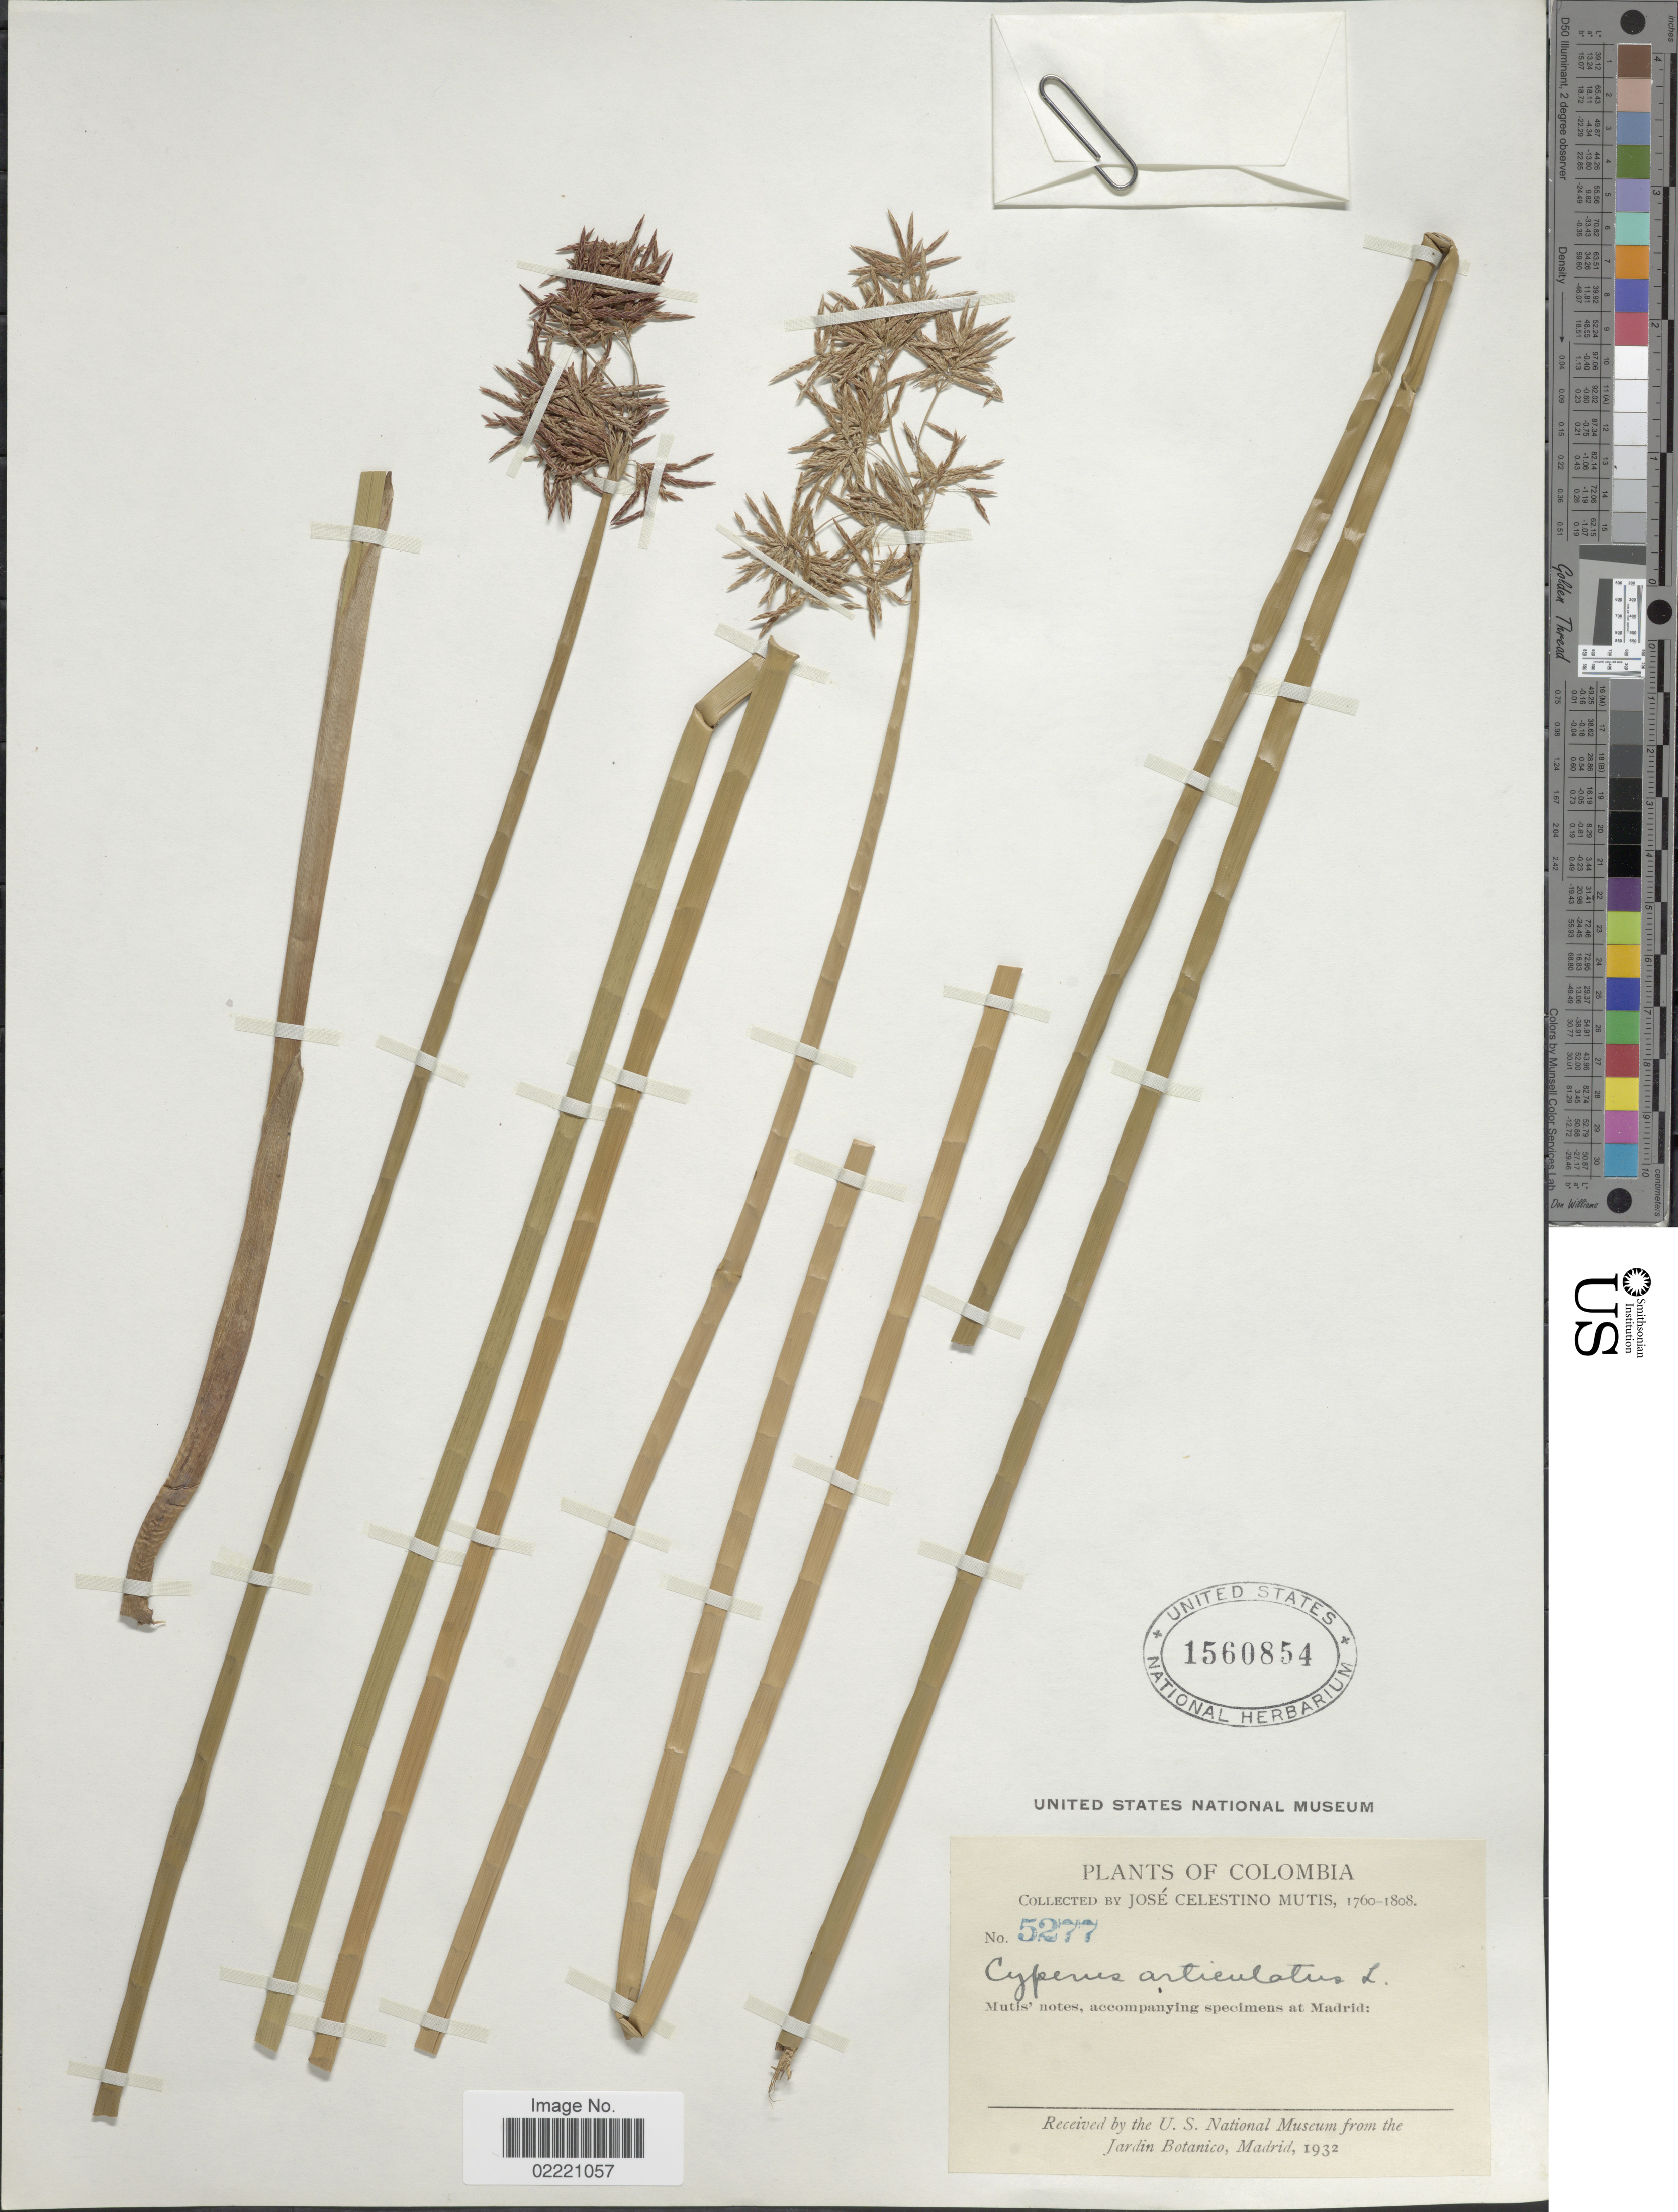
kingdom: Plantae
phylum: Tracheophyta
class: Liliopsida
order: Poales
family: Cyperaceae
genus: Cyperus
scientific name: Cyperus articulatus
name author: L.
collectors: J. C. B. Mutis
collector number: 5277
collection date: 1760/1808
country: Colombia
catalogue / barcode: US 1560854